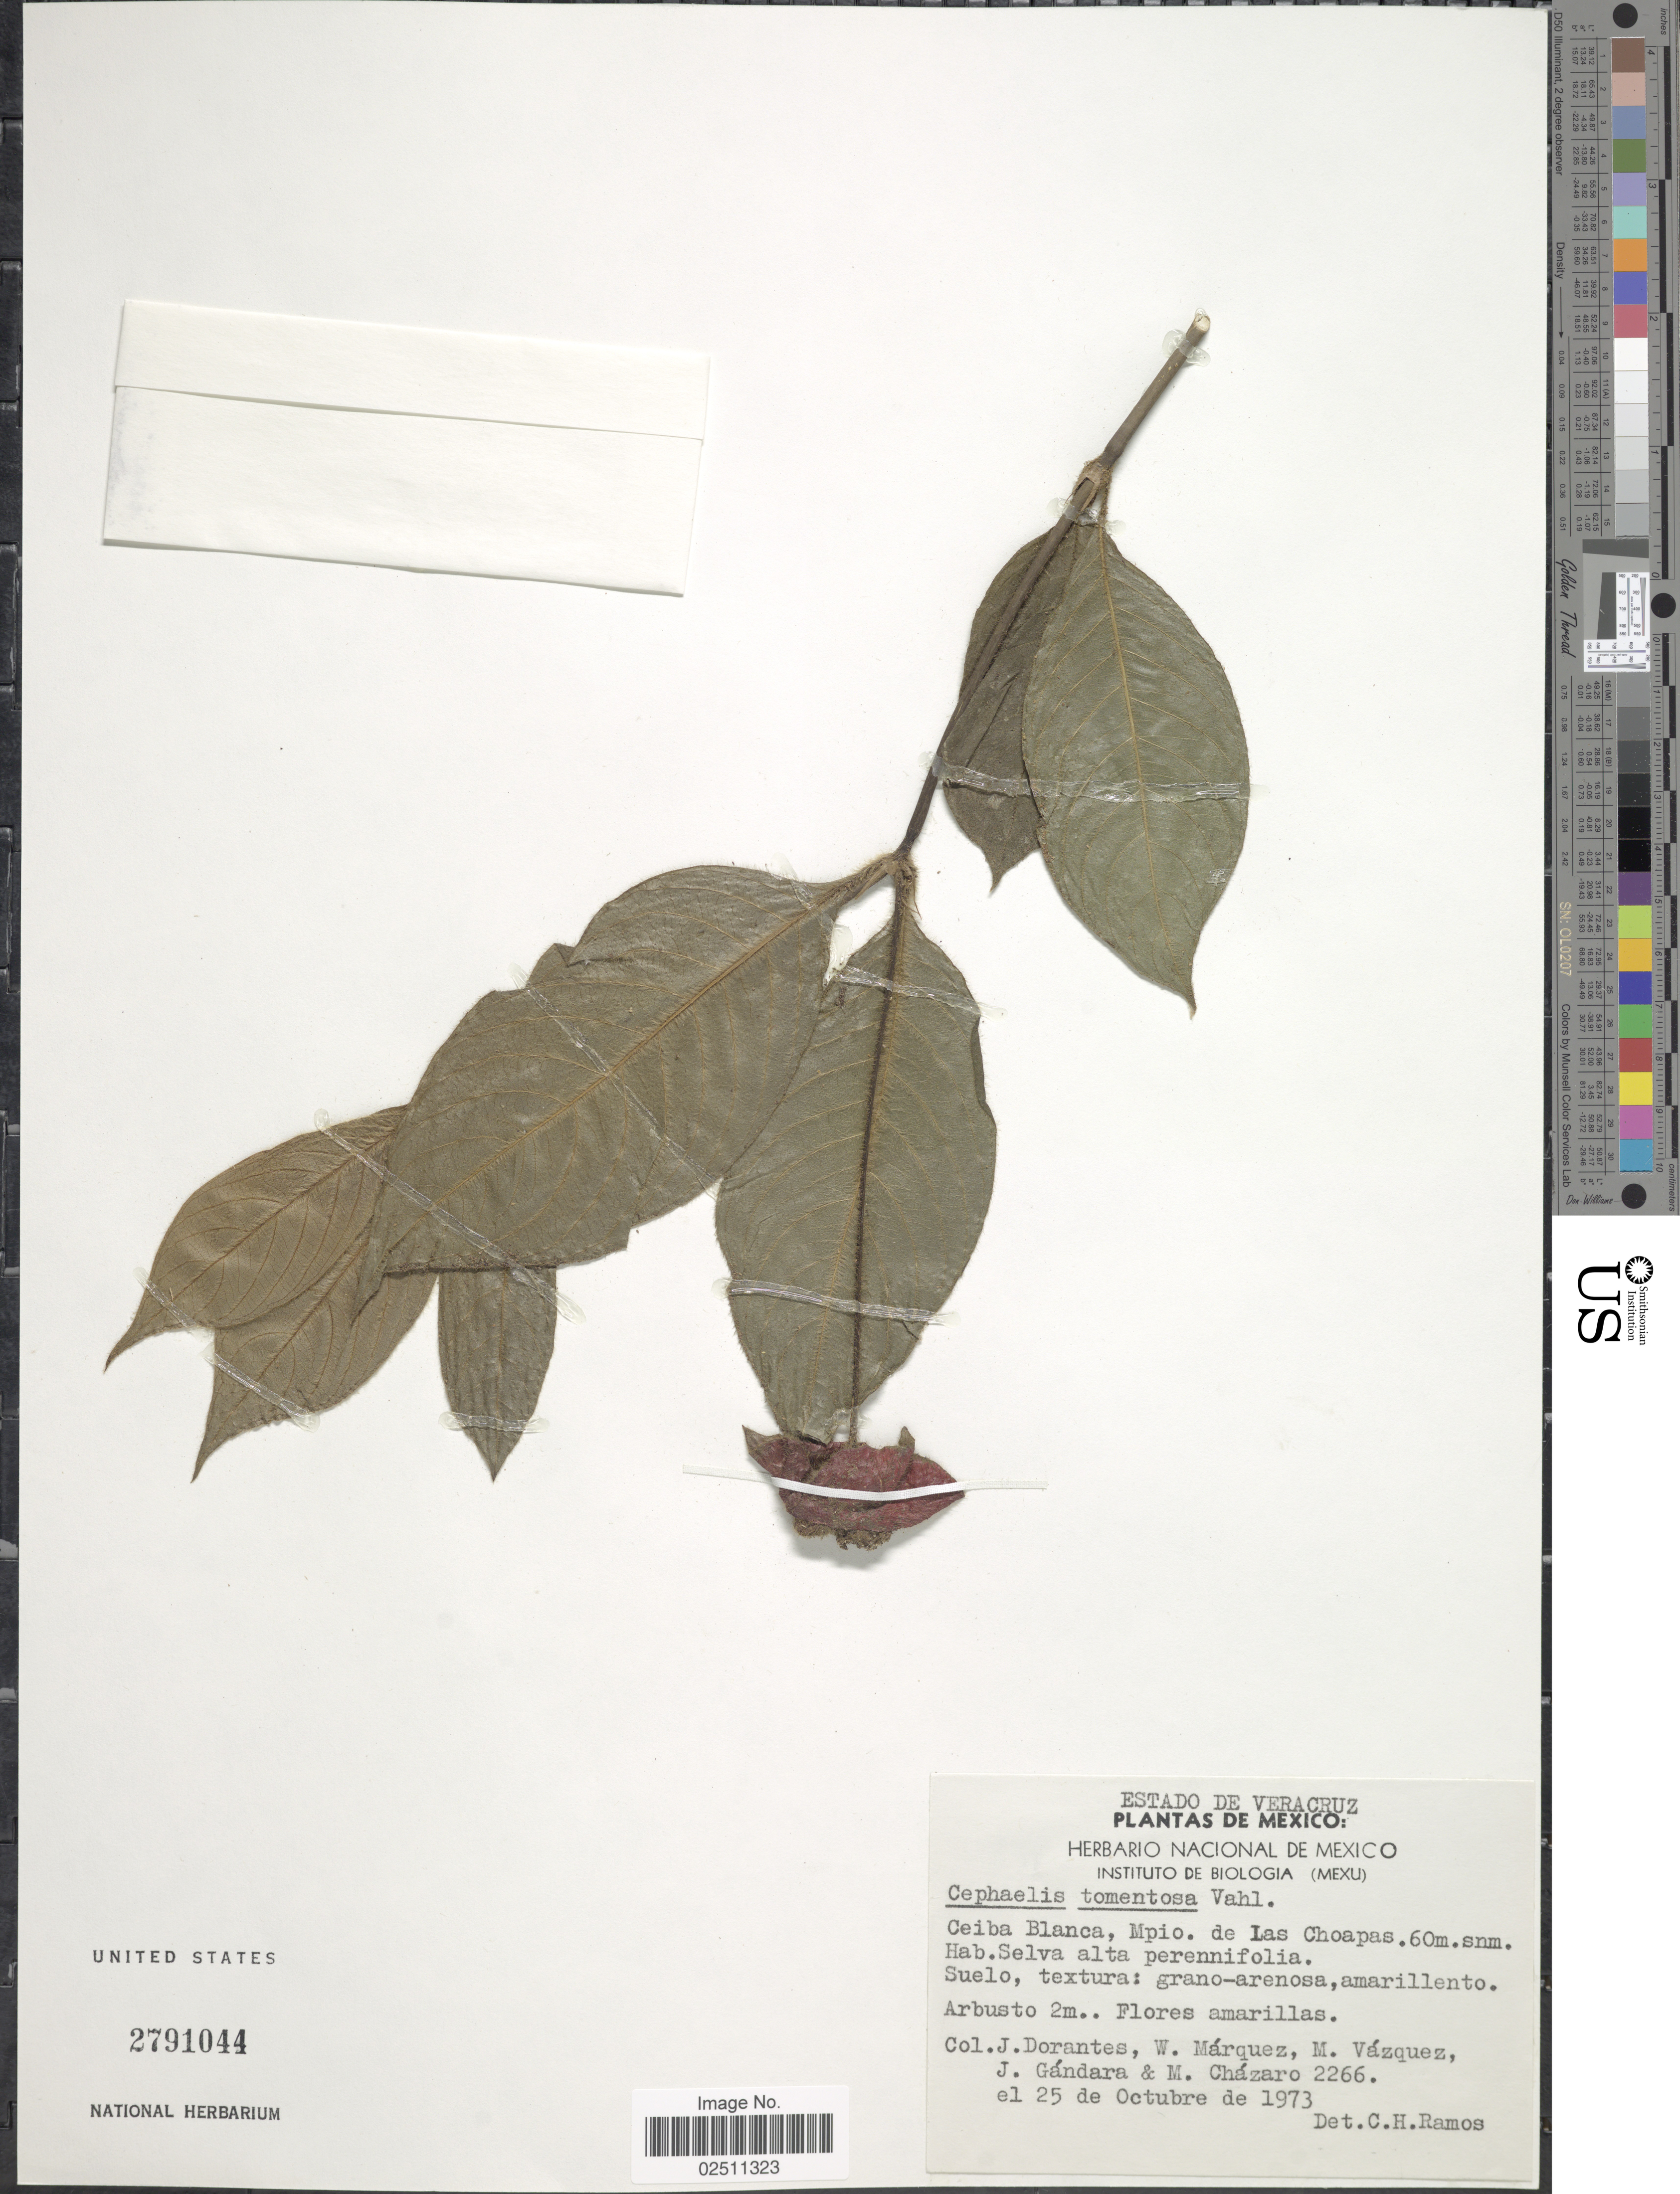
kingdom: Plantae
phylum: Tracheophyta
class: Magnoliopsida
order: Gentianales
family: Rubiaceae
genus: Psychotria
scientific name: Psychotria poeppigiana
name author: Müll. Arg.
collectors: J. Dorantes, W. Márquez, M. Vázquez, J. Gandara & M. Chazaro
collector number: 2266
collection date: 1973-10-25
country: Mexico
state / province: Veracruz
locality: Veracruz, Ceiba Blanca, Mpio. de Las Choapas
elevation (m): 60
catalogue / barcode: US 2791044